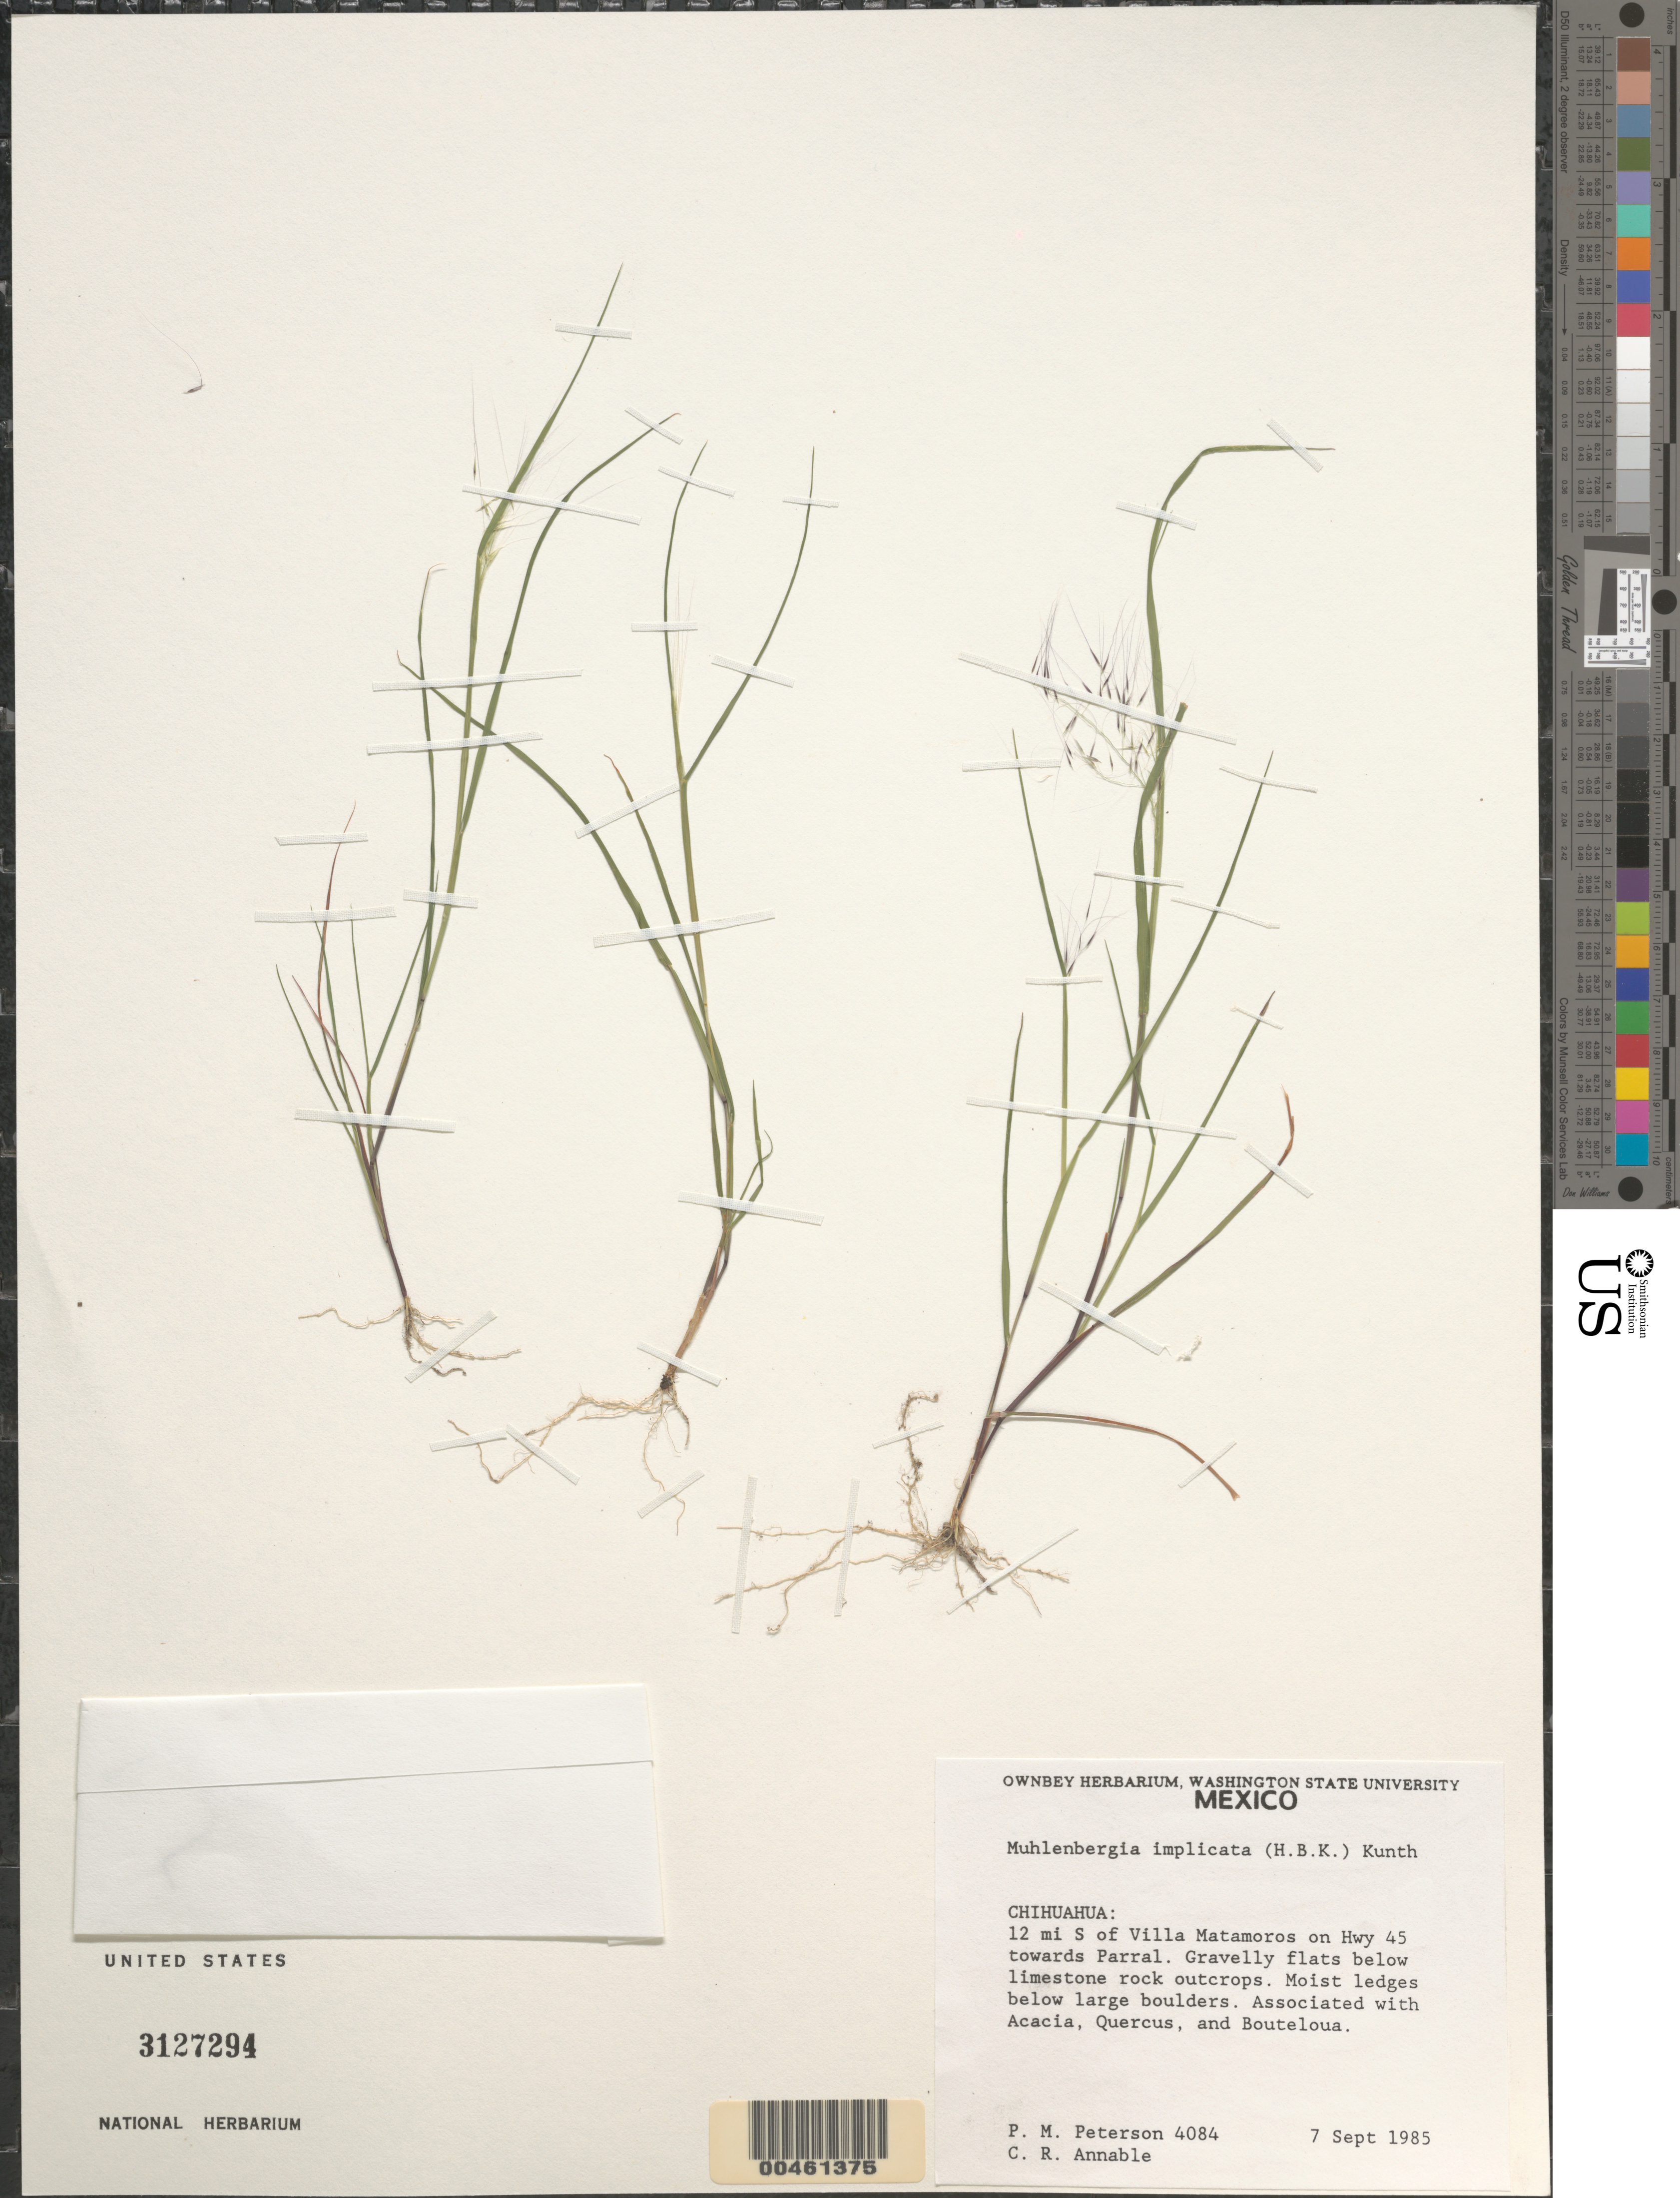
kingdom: Plantae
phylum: Tracheophyta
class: Liliopsida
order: Poales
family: Poaceae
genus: Muhlenbergia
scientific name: Muhlenbergia implicata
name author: (Kunth) Trin.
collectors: P. M. Peterson & C. R. Annable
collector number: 04084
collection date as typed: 07 Sep 1985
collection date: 1985-09-07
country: Mexico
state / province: Chihuahua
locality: Sierra Madre Occidental, 12 miles S of Villa Matamoros on Hwy 45 towards Parral.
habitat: Moist ledges below large boulders, gravelly flats below limestone rock outcrops, associated with Acacia, Quercus + Bouteloua.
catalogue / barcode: US 3127294